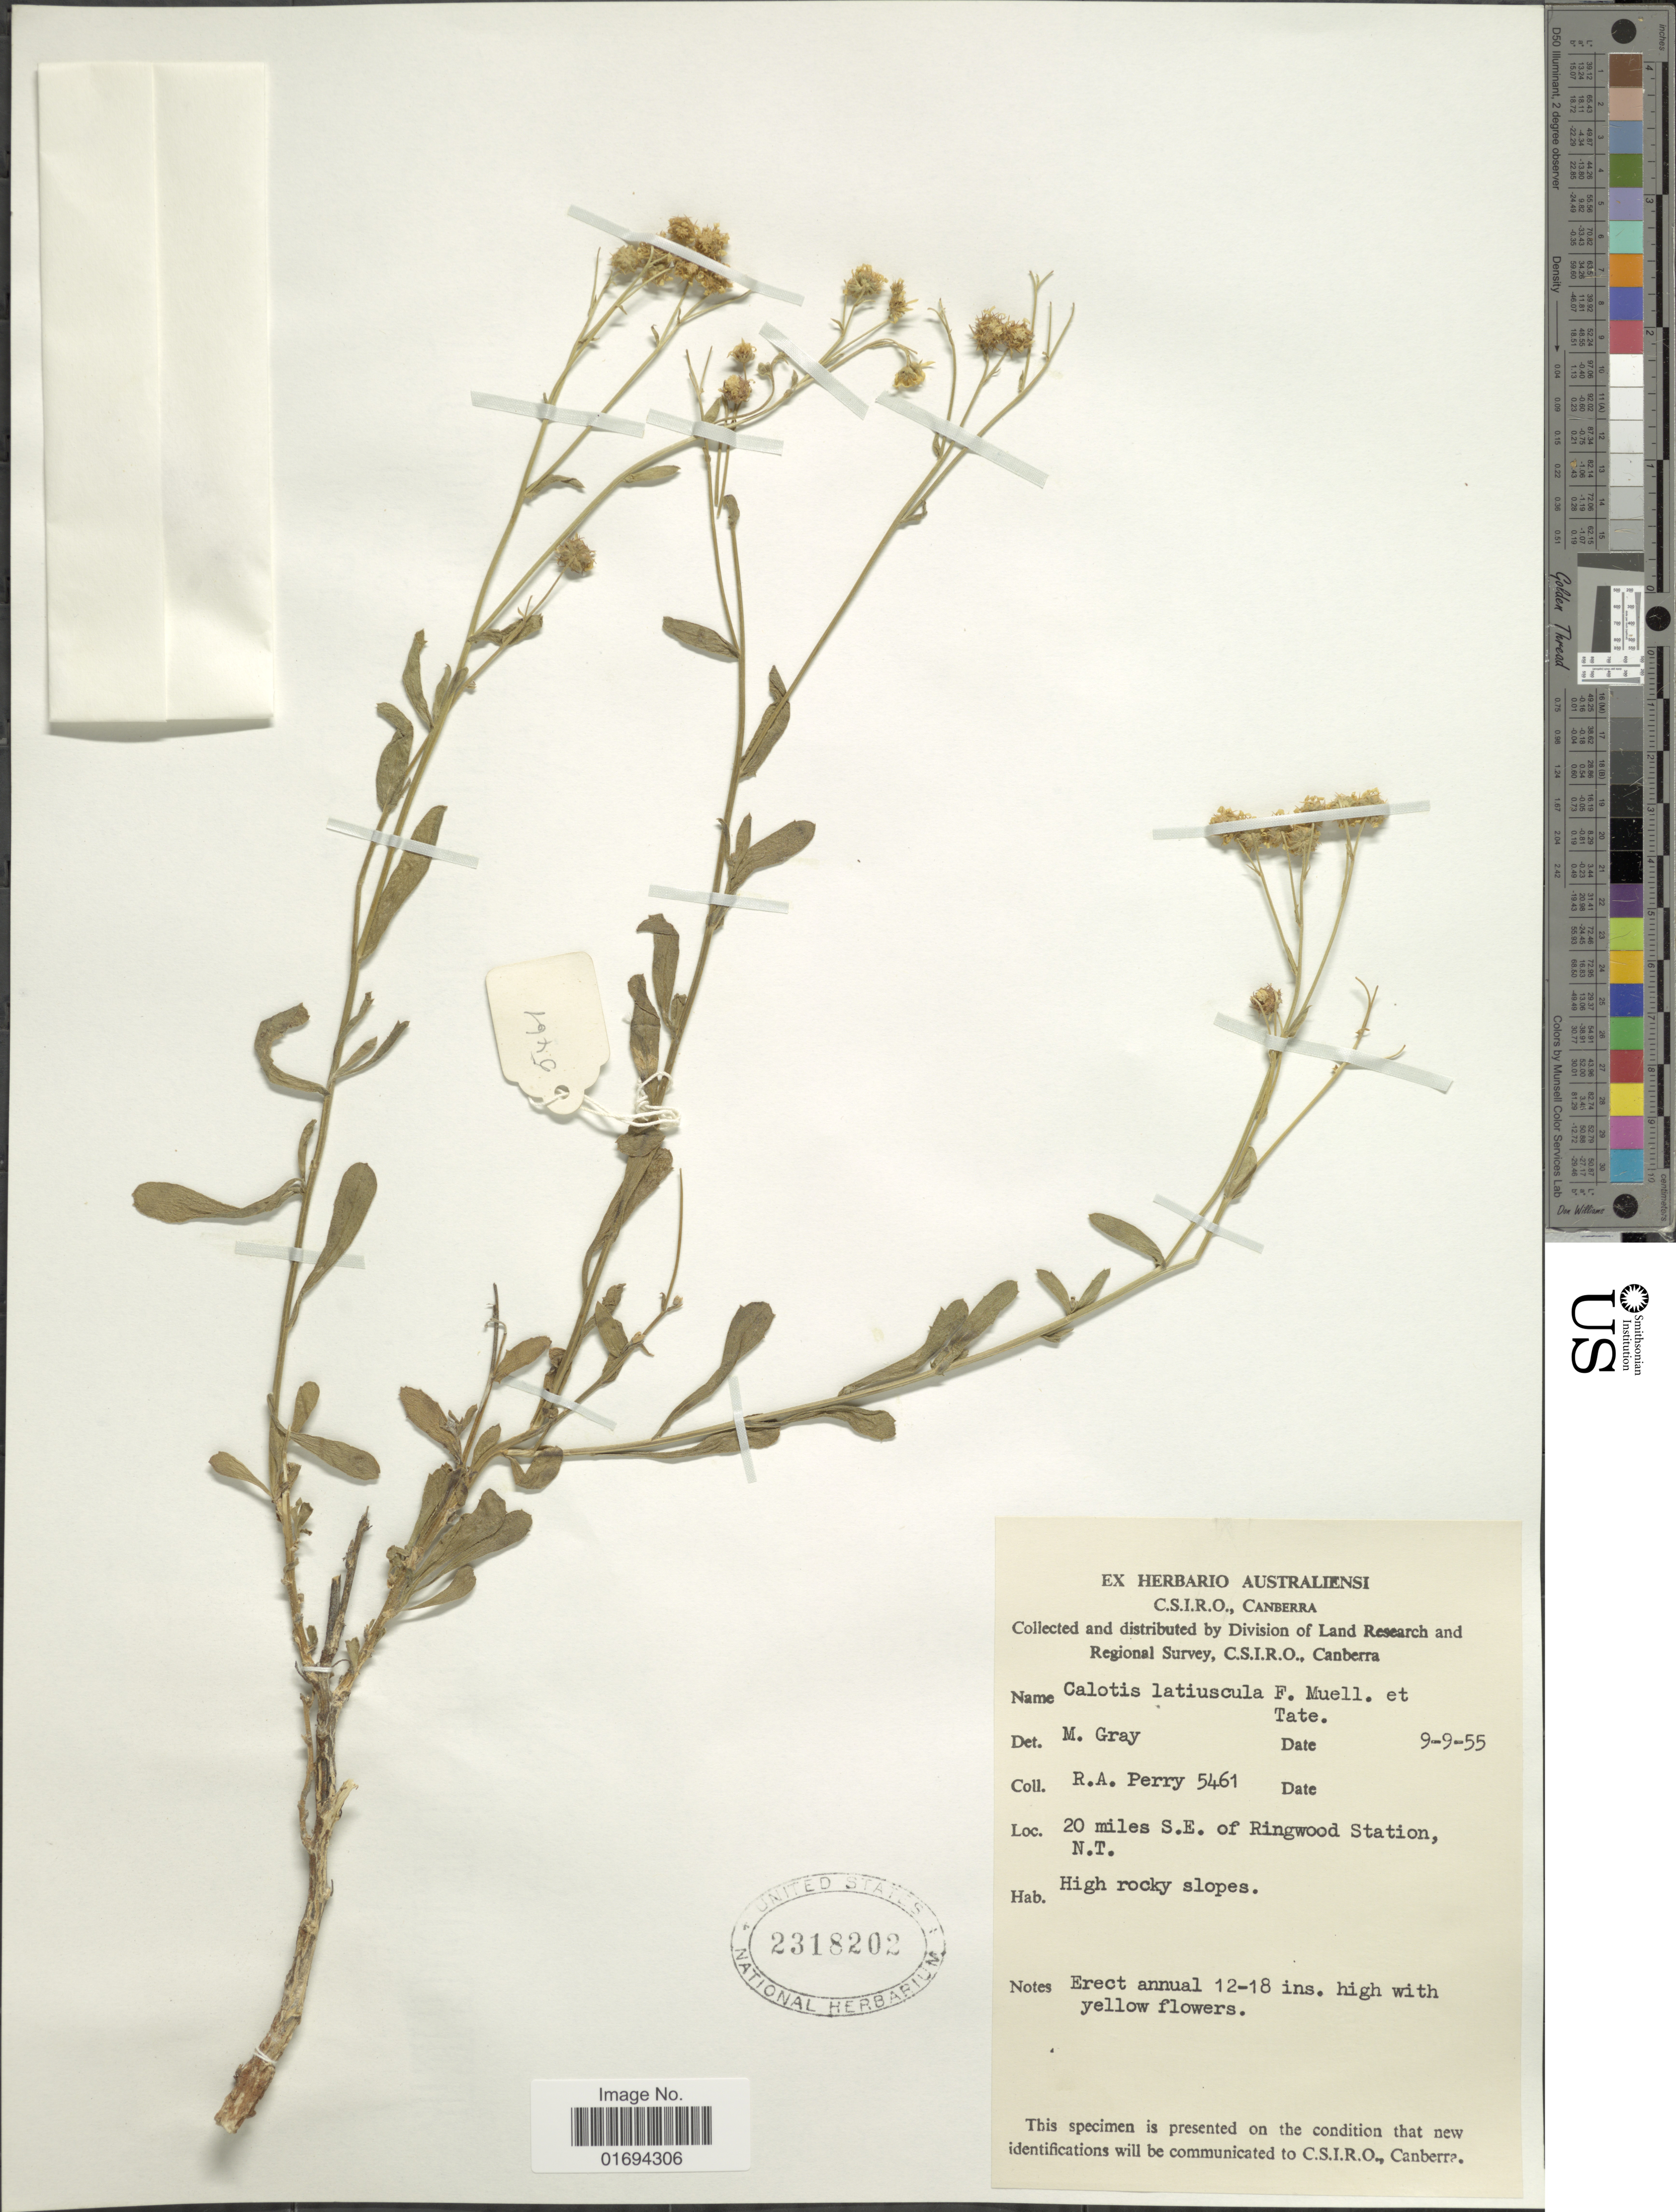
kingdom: Plantae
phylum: Tracheophyta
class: Magnoliopsida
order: Asterales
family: Asteraceae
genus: Calotis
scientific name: Calotis latiuscula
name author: F. Muell. & Tate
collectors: Perry, R. A.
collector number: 5461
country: Australia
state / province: Northern Territory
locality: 20 miles S. E. of Ringwood Station, N. T.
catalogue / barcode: US 2318202